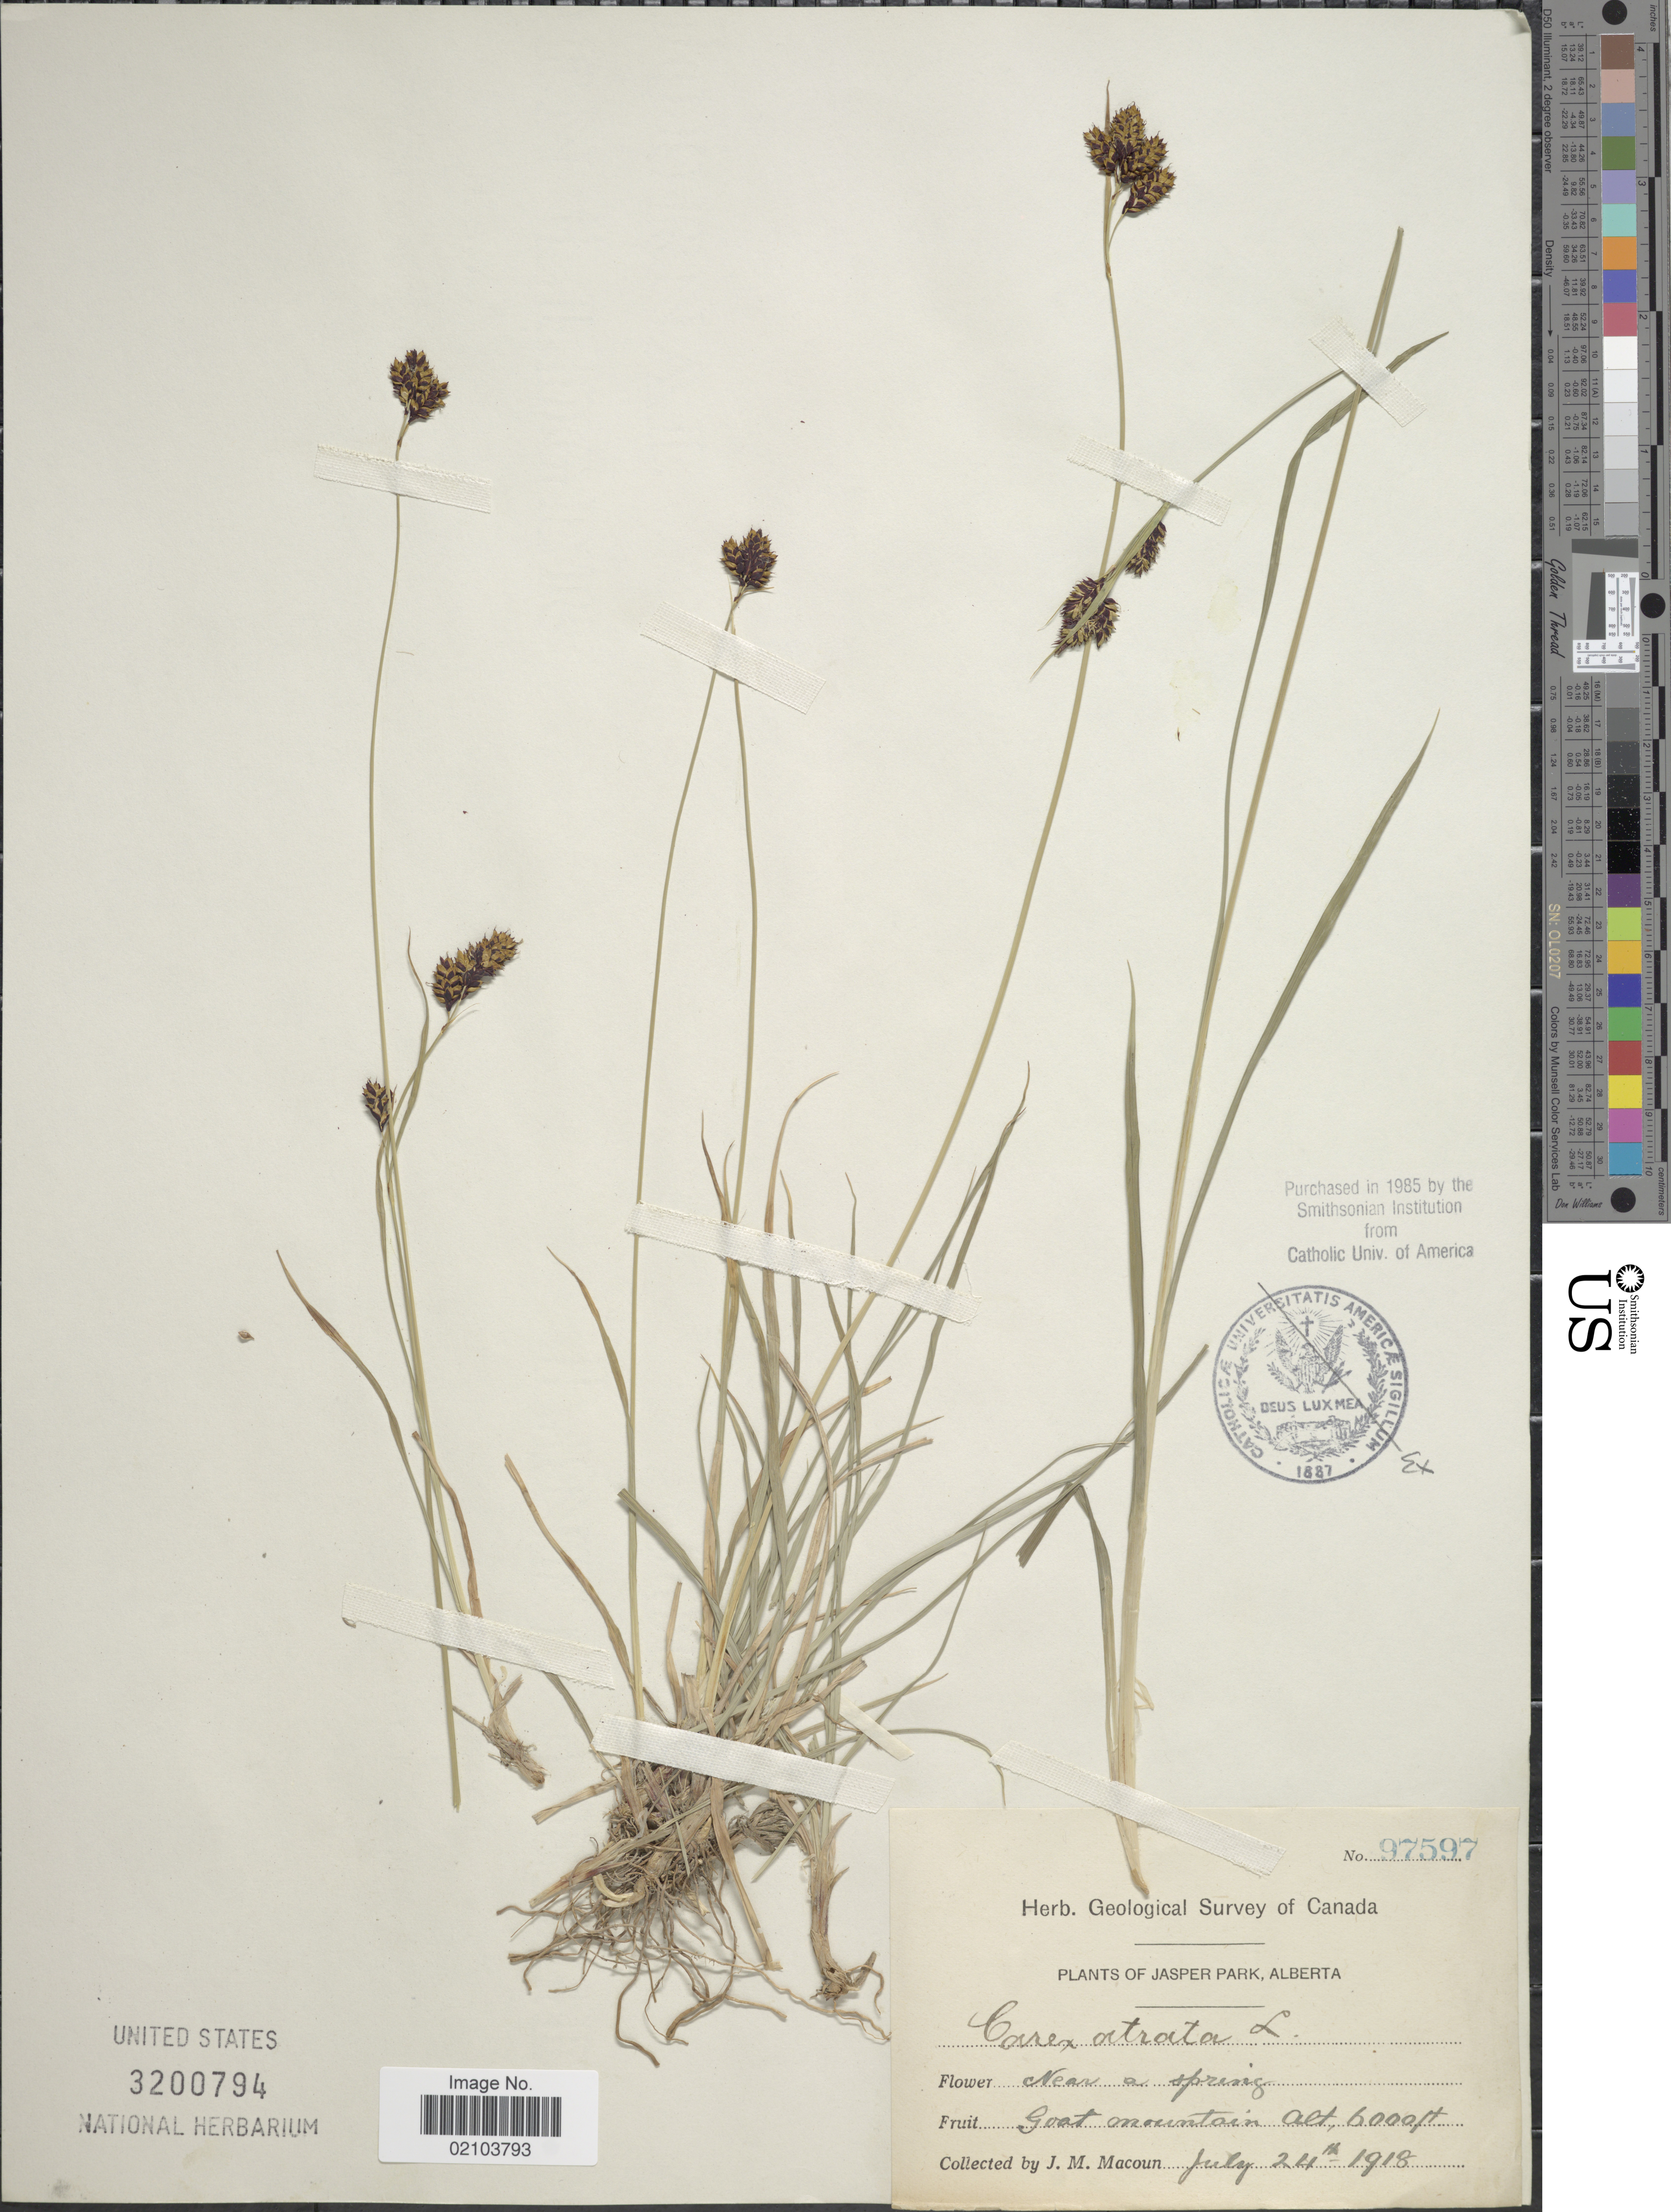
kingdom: Plantae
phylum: Tracheophyta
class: Liliopsida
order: Poales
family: Cyperaceae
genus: Carex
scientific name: Carex atrata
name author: L.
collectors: J. M. Macoun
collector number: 97597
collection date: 1918-07-24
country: Canada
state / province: Alberta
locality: Jasper Park. Goat Mountain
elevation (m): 1829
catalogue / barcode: US 3200794